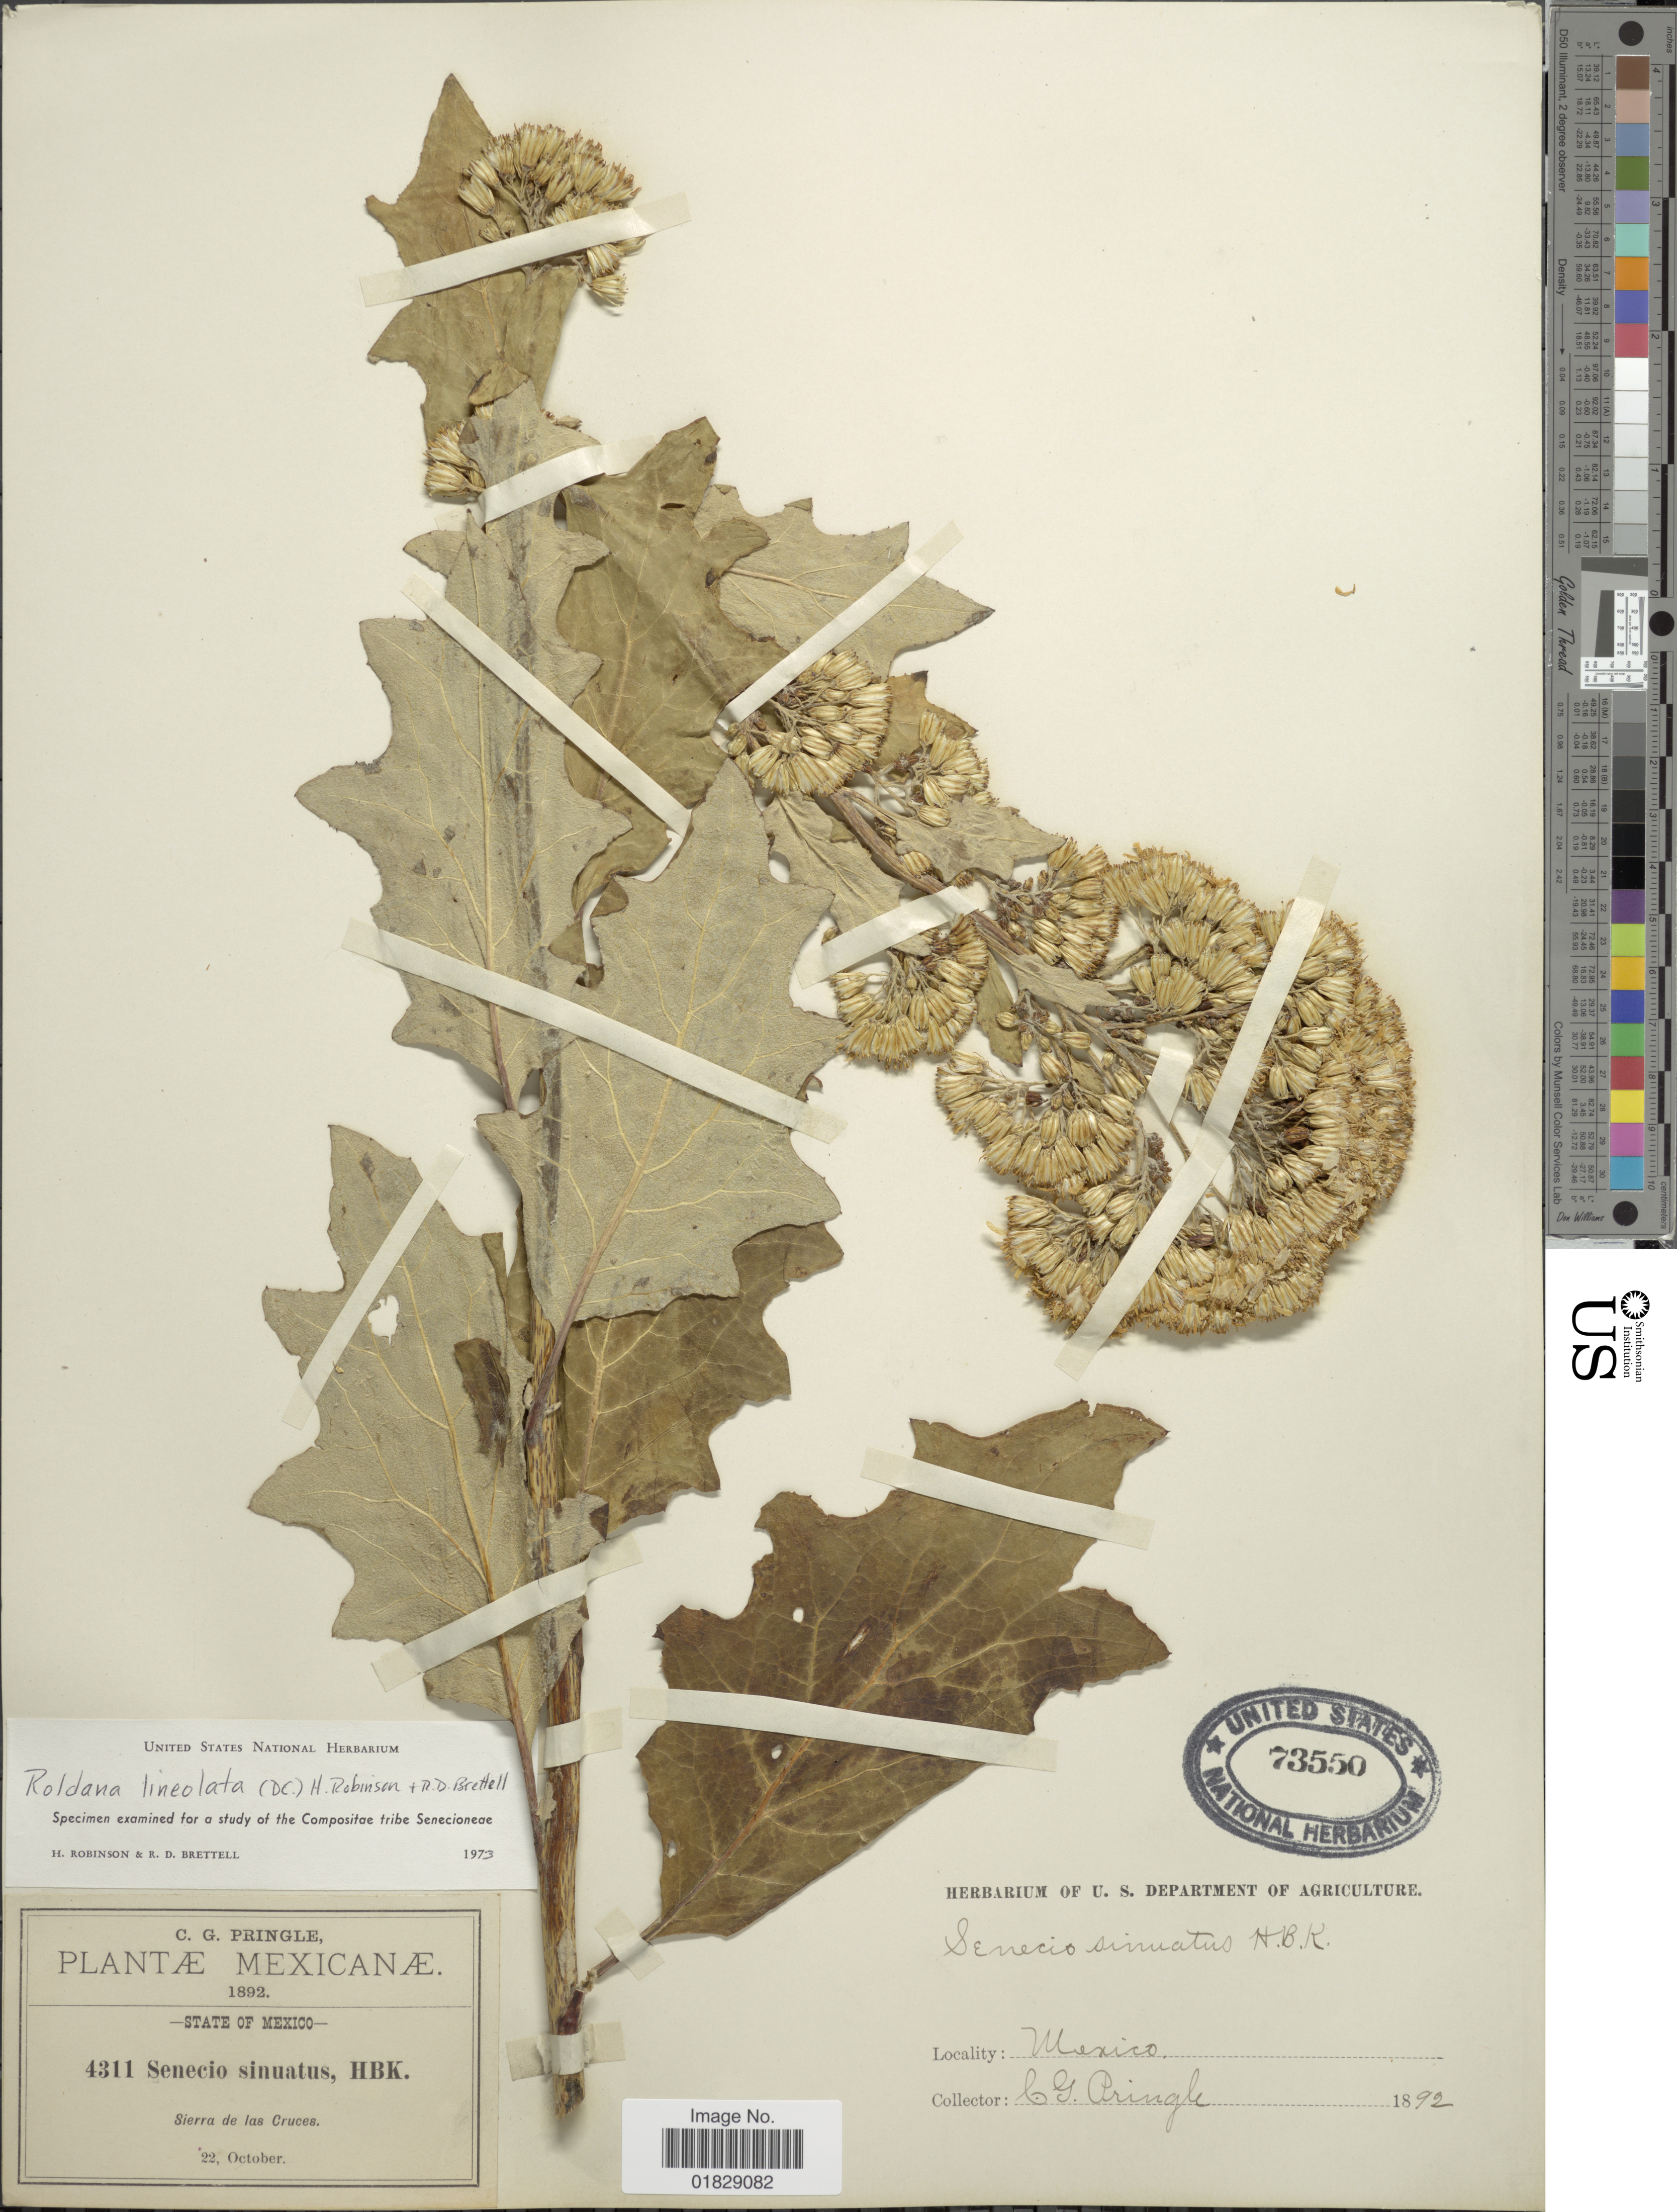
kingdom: Plantae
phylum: Tracheophyta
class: Magnoliopsida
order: Asterales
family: Asteraceae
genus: Roldana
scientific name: Roldana sinuata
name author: B.L. Turner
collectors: C. G. Pringle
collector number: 4311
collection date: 1892-10-22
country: Mexico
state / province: México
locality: State of Mexico. Sierra de las Cruces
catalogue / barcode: US 73550